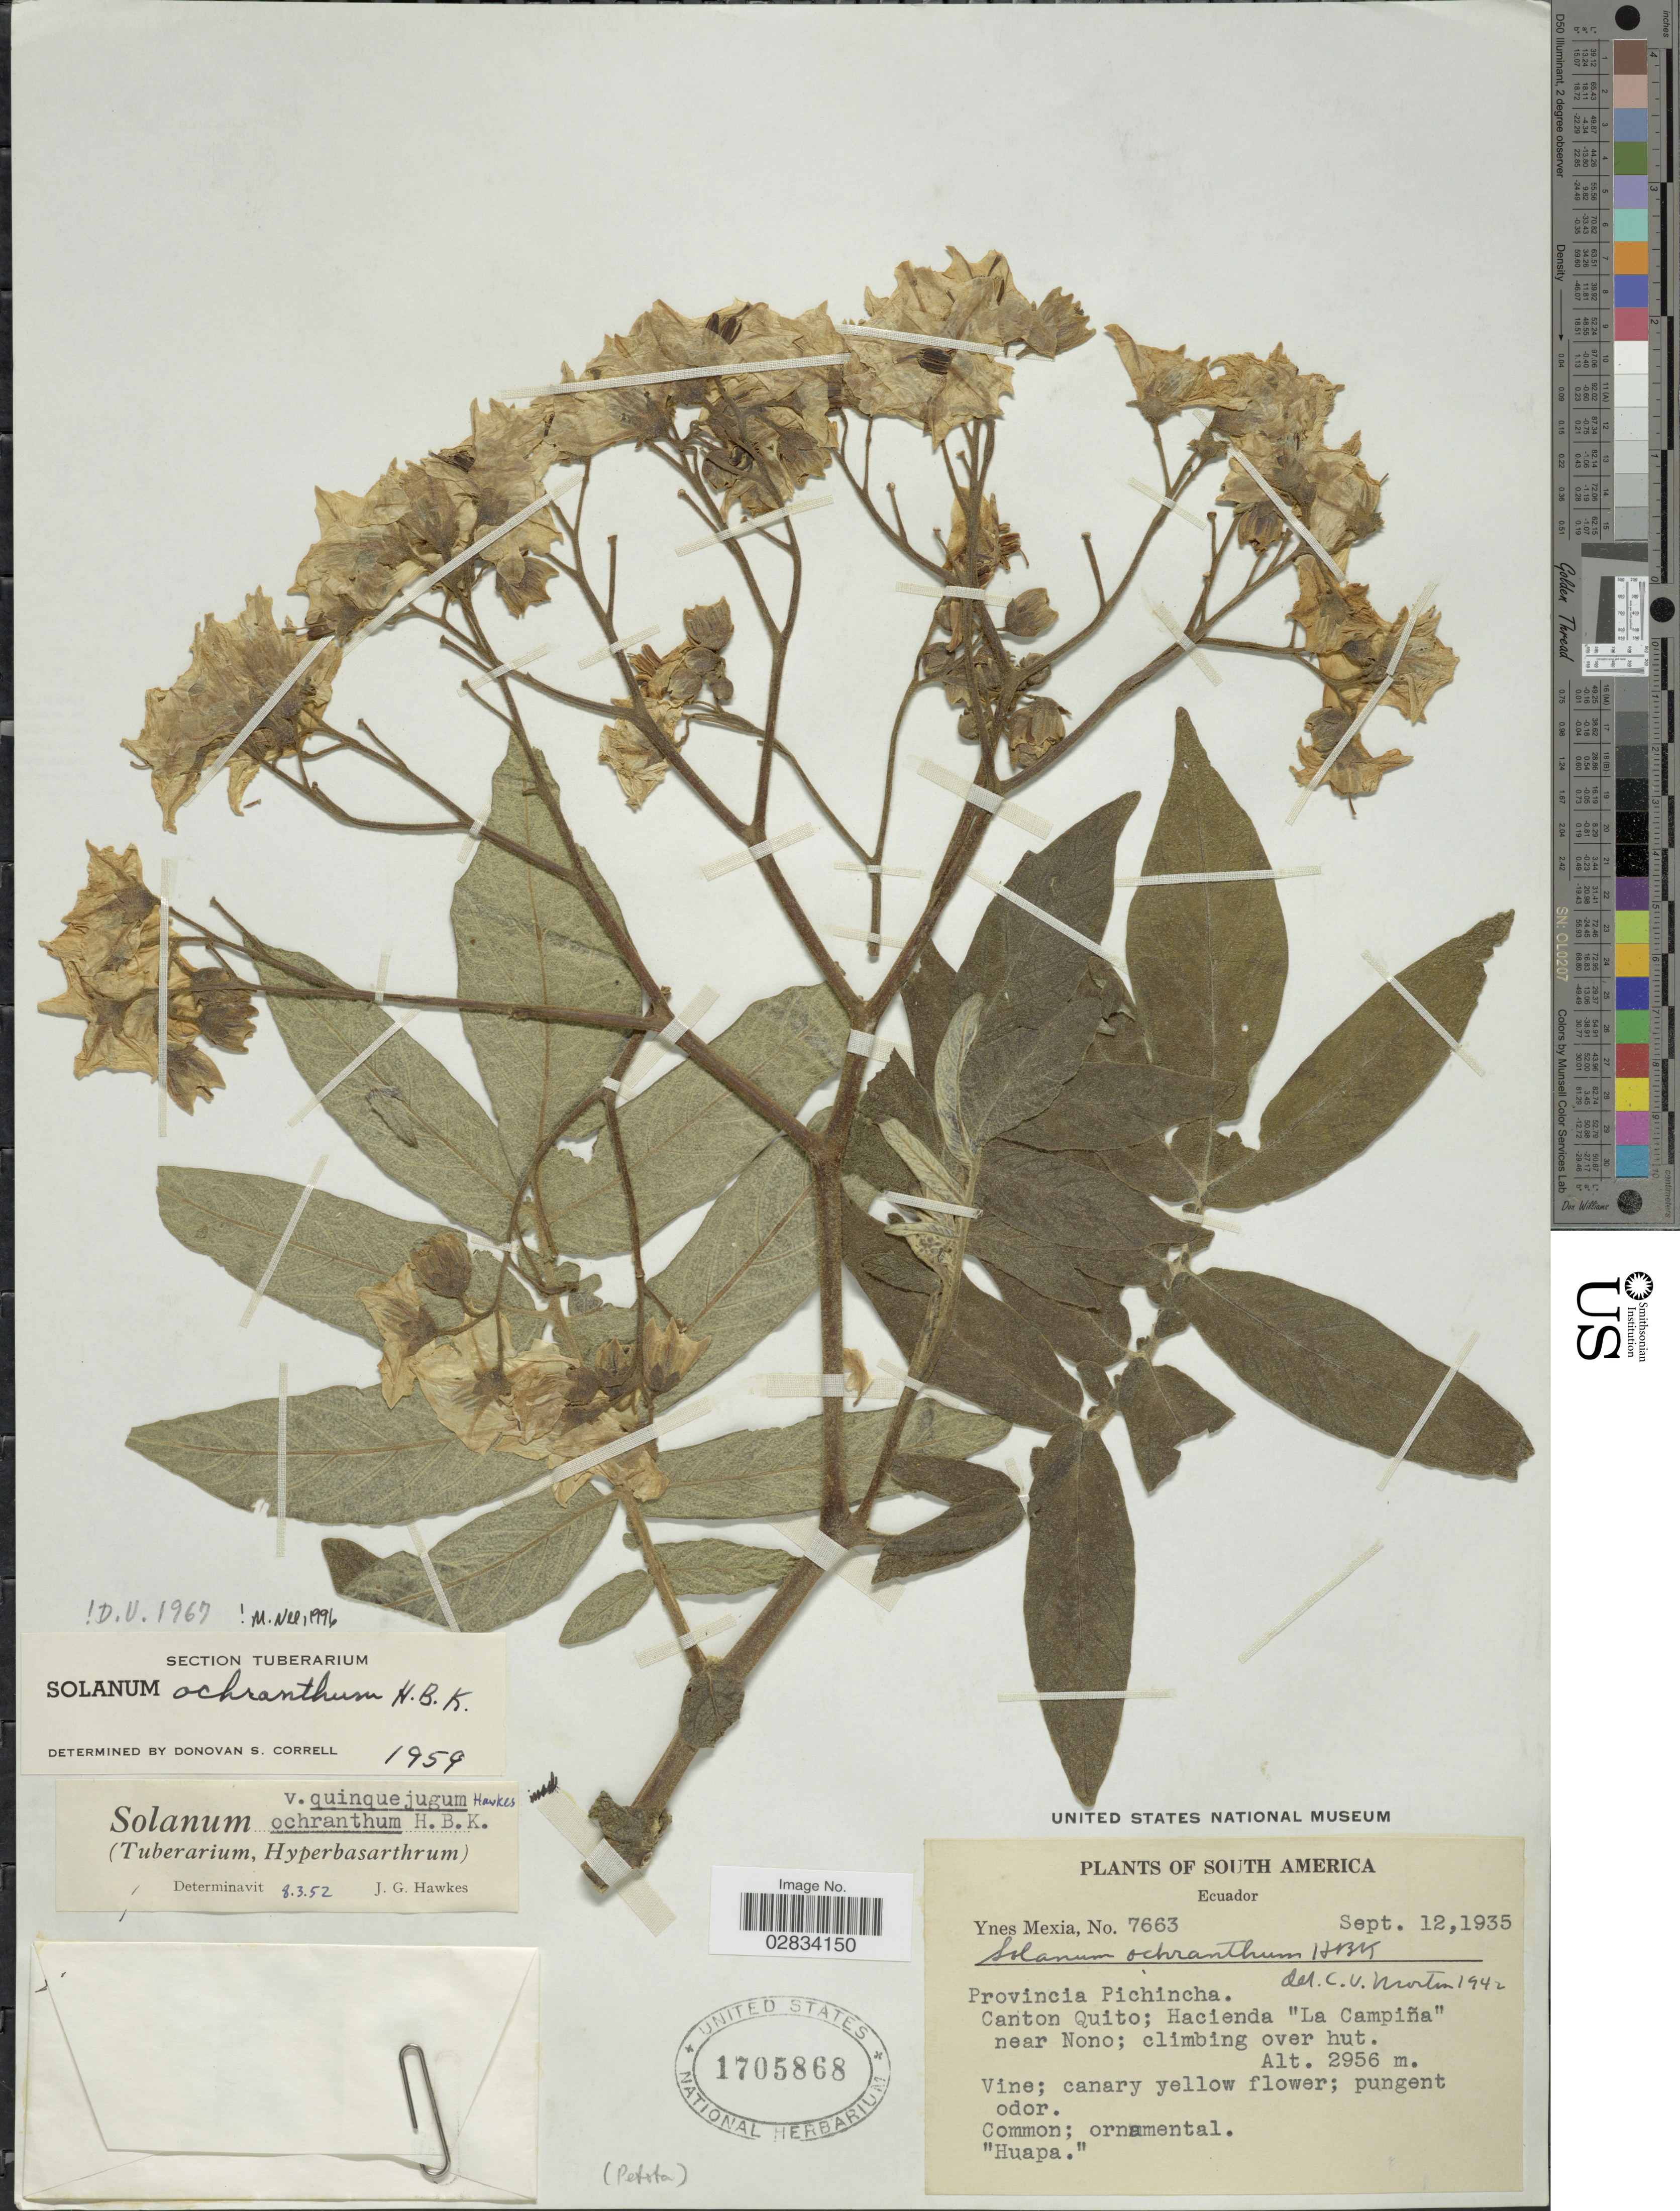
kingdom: Plantae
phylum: Tracheophyta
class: Magnoliopsida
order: Solanales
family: Solanaceae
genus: Solanum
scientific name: Solanum ochranthum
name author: Dunal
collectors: Y. Mexia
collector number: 7663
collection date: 1935-09-12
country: Ecuador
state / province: Pichincha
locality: Canton Quito, Hacienda La Campiña near Nono.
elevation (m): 2956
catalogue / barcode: US 1705868